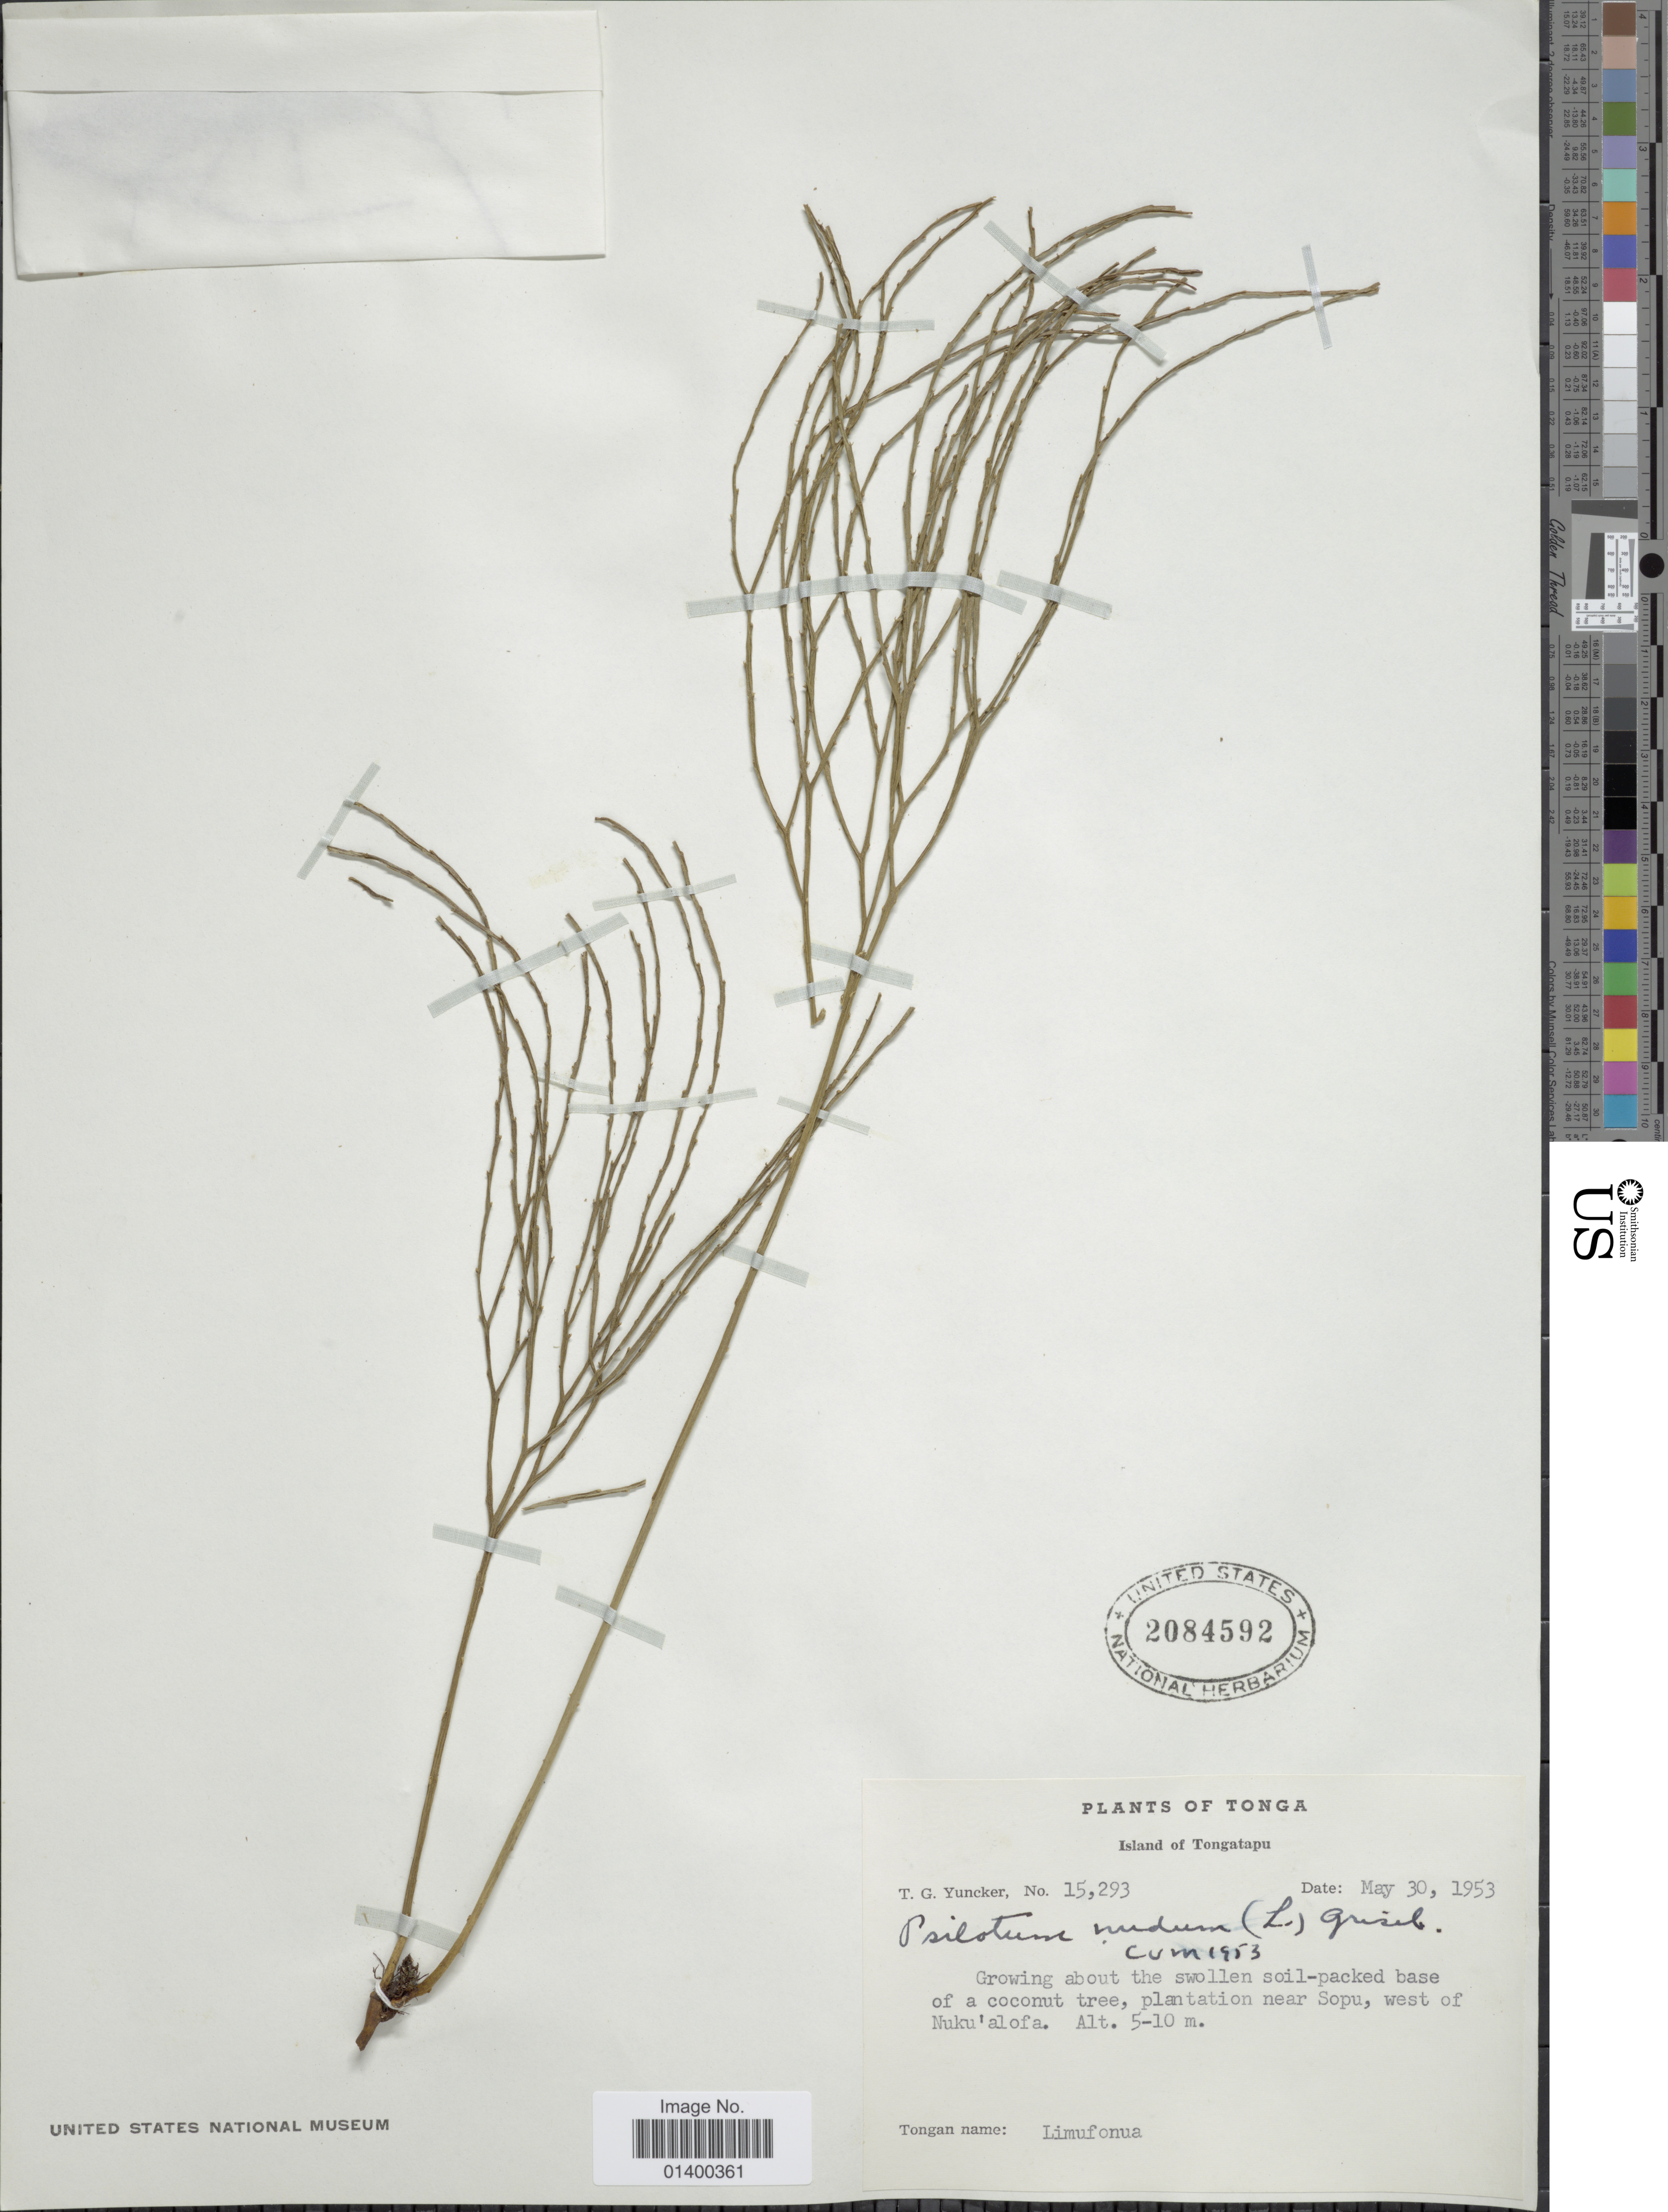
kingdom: Plantae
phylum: Tracheophyta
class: Polypodiopsida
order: Psilotales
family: Psilotaceae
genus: Psilotum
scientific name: Psilotum nudum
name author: (L.) P. Beauv.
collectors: T. G. Yuncker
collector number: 15293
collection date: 1953-05-30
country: Tonga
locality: Island of Tongatapu, plantation near Sopu, west of Nuku'alofa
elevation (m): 5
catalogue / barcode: US 2084592